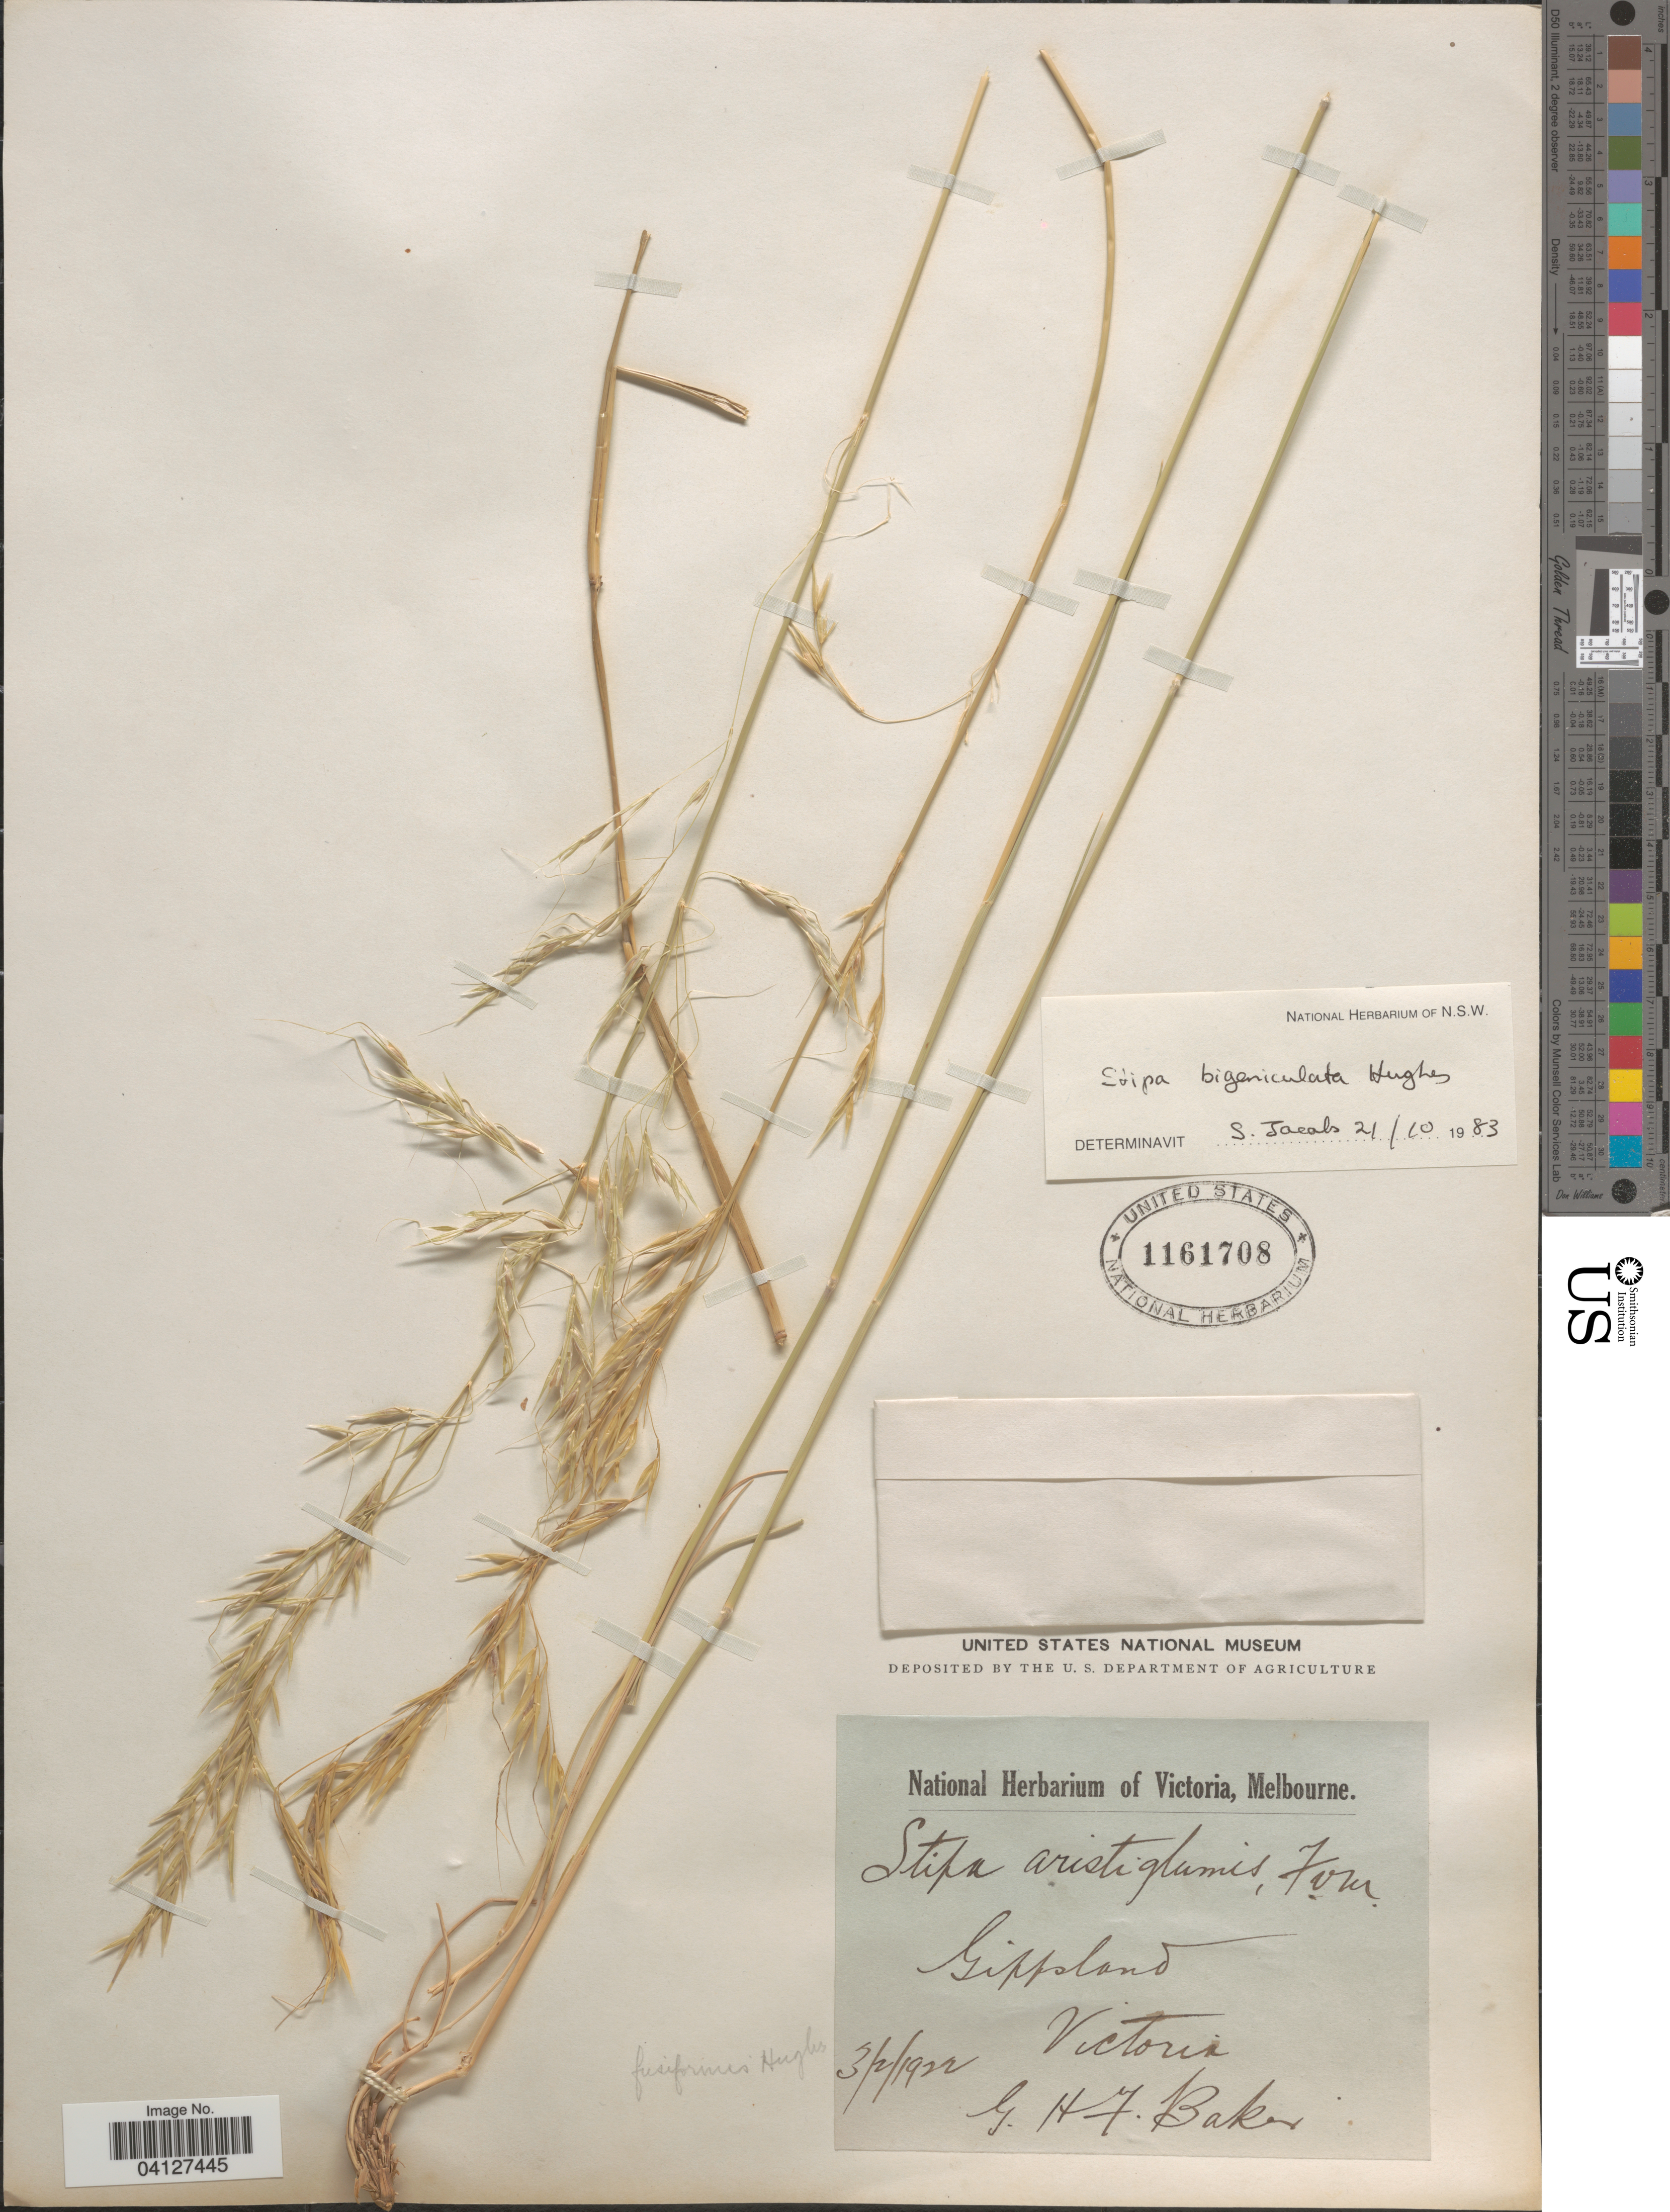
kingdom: Plantae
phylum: Tracheophyta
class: Liliopsida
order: Poales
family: Poaceae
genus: Stipa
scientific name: Stipa bigeniculata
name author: Hughes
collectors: G. Baker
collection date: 1922-02-03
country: Australia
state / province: Victoria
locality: Gippsland. Victoria.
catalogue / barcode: US 1161708